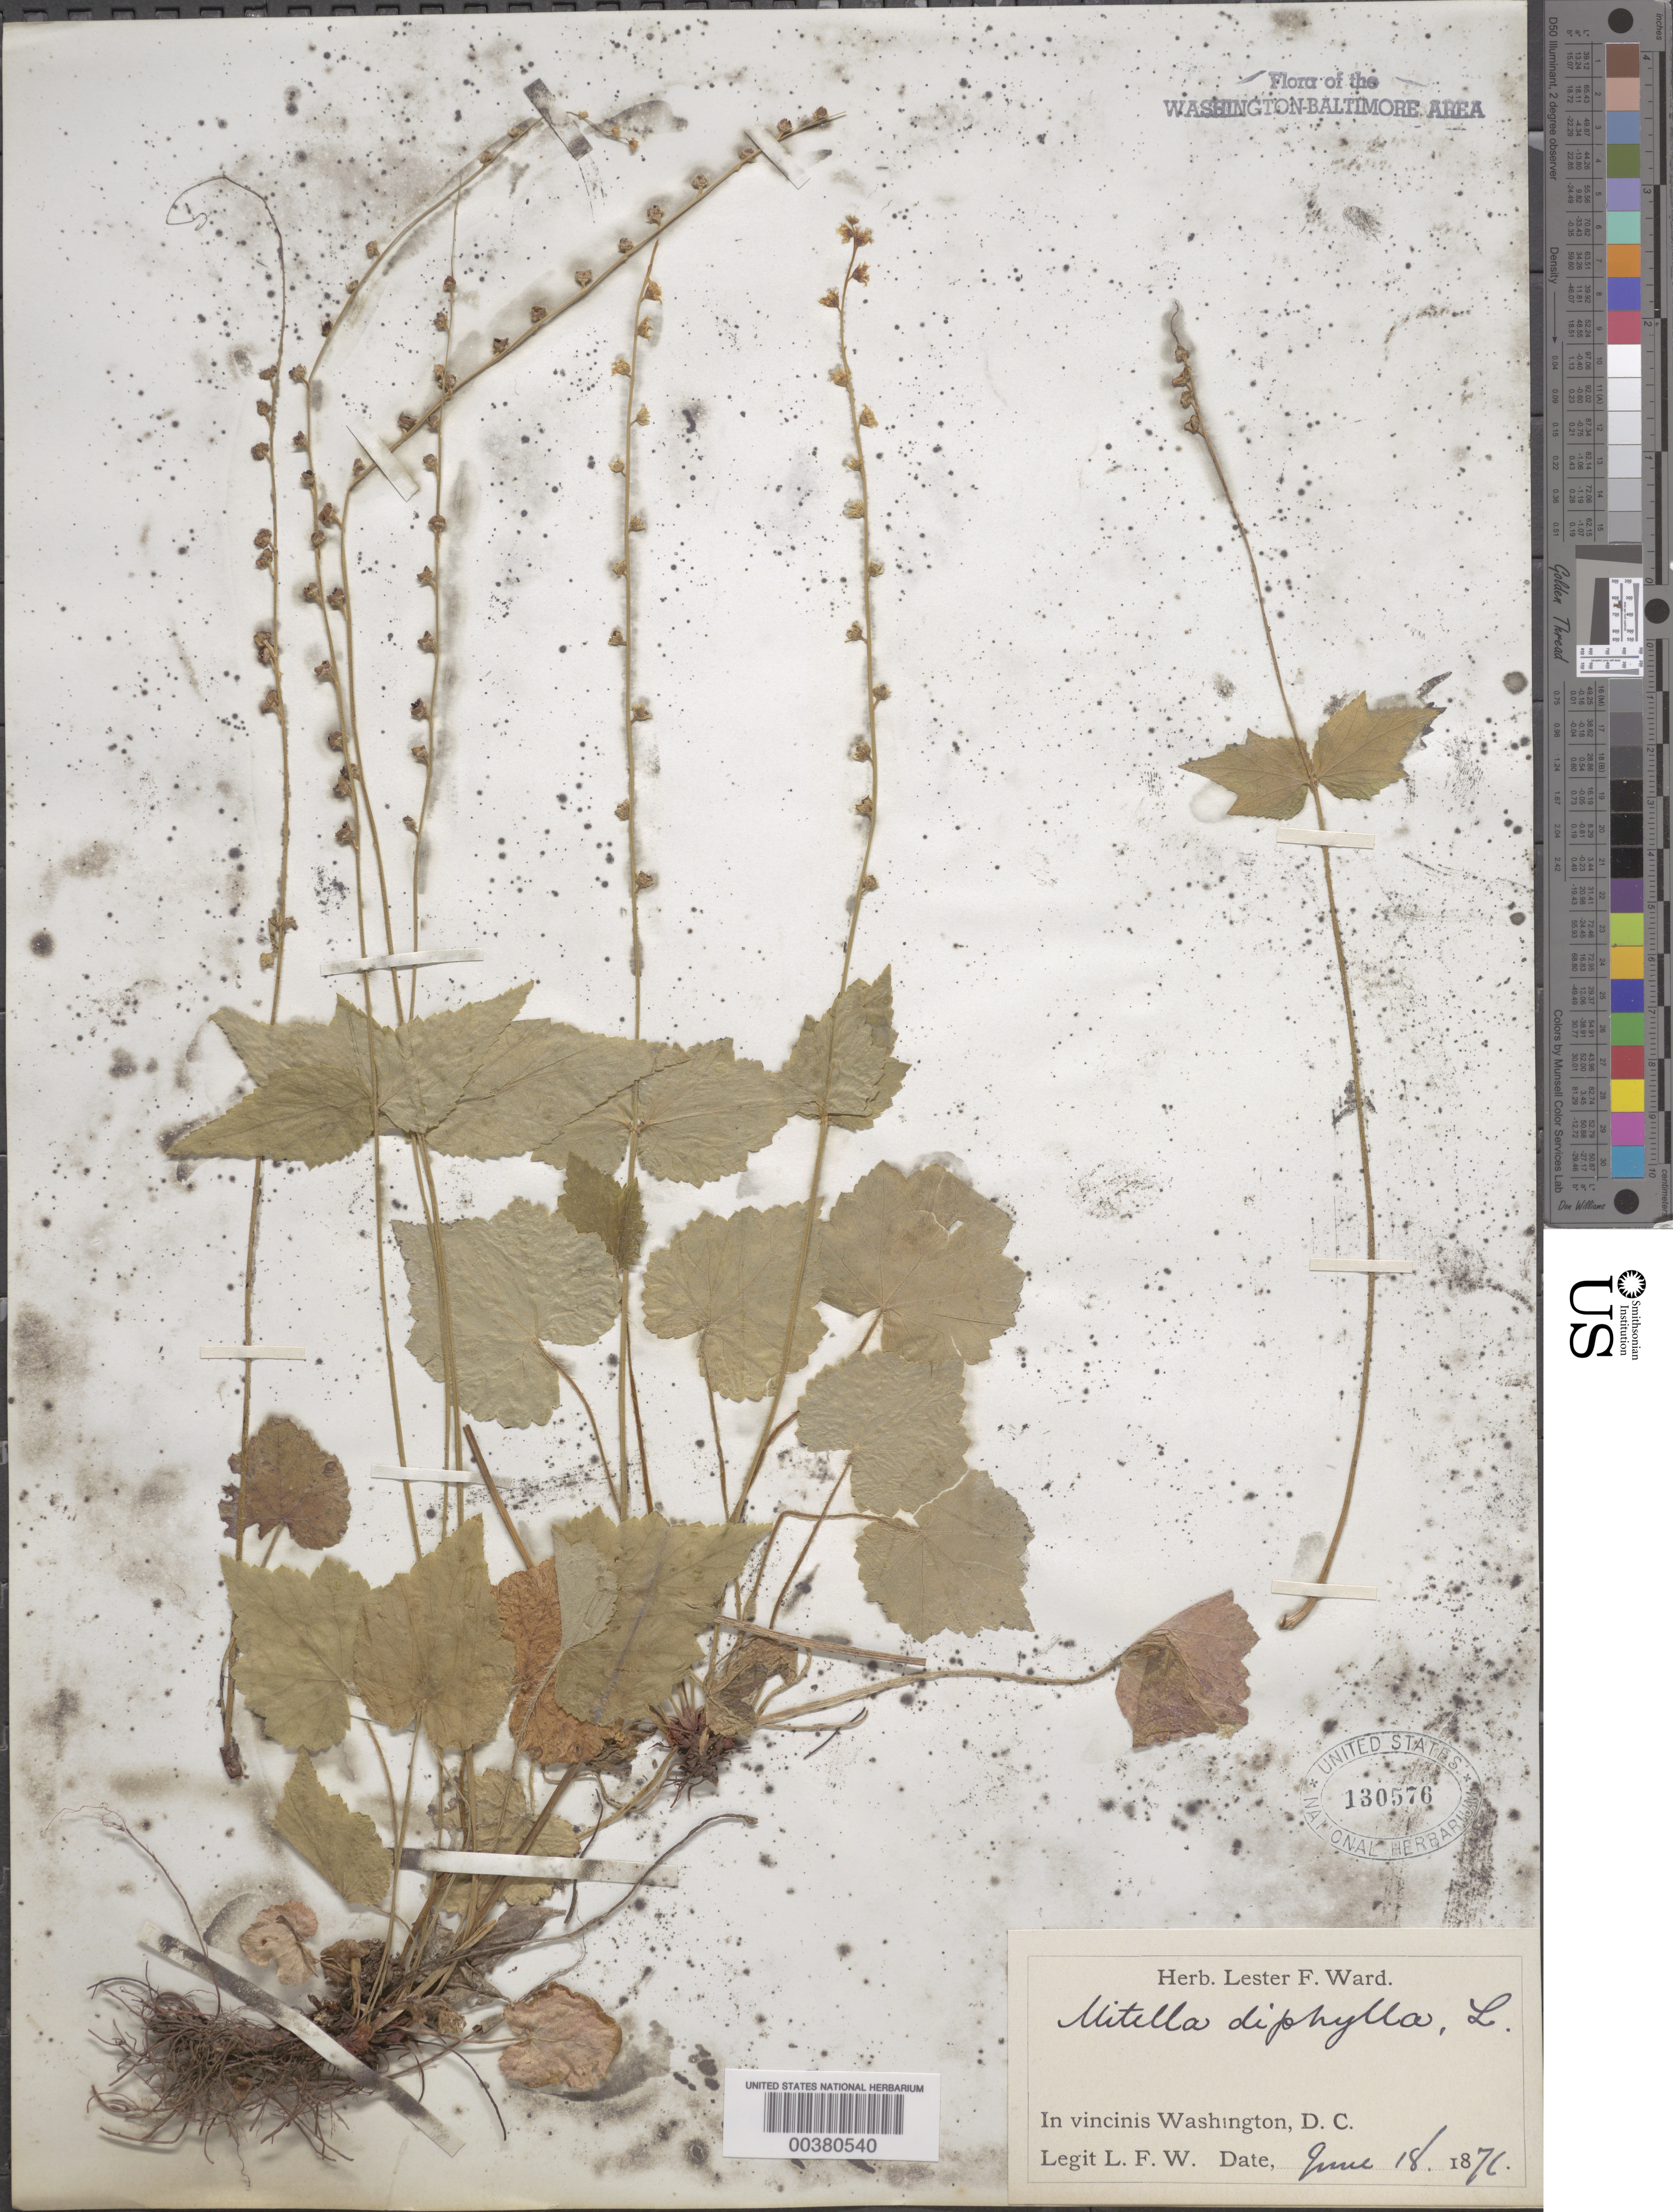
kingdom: Plantae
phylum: Tracheophyta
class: Magnoliopsida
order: Saxifragales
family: Saxifragaceae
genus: Mitella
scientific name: Mitella diphylla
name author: L.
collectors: L. F. Ward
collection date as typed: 18 Jun 1876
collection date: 1876-06-18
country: United States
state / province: District of Columbia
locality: Washington DC area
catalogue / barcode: US 130576